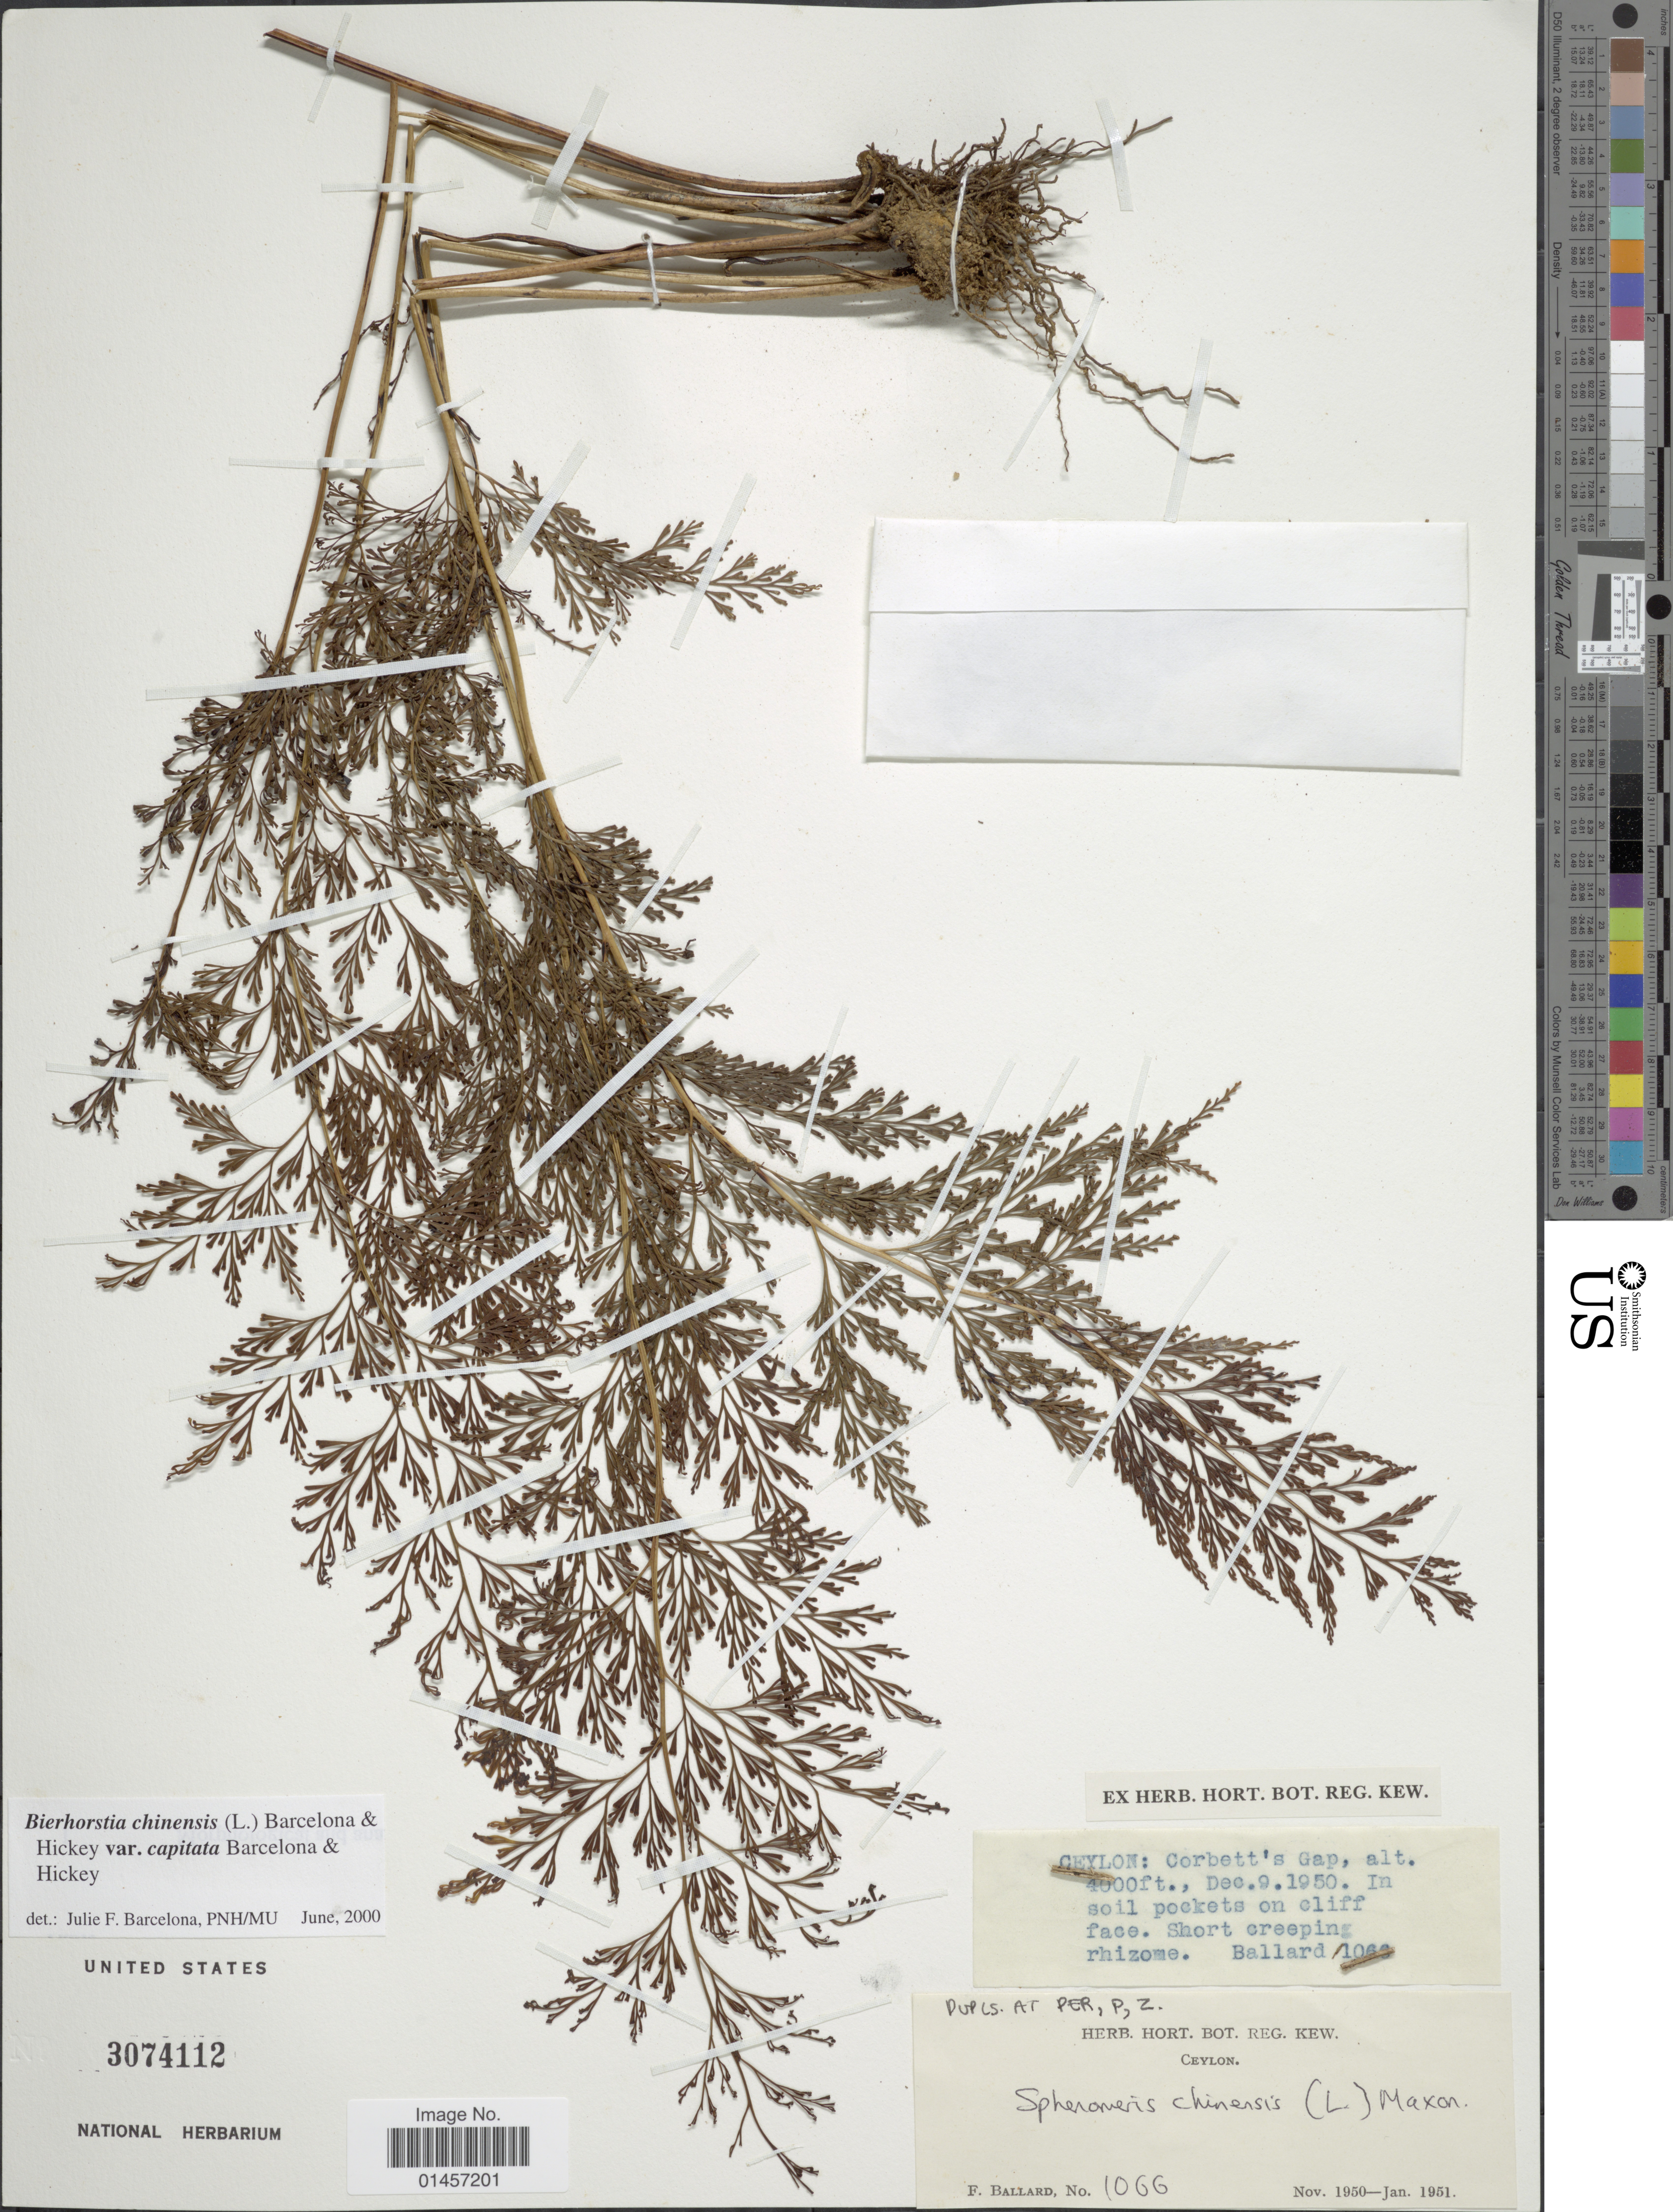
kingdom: Plantae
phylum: Tracheophyta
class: Polypodiopsida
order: Polypodiales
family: Lindsaeaceae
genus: Sphenomeris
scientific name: Sphenomeris chinensis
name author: (L.) Maxon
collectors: F. Ballard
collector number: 1066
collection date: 1950-12-09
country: Sri Lanka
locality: Ceylon: Corbett's gap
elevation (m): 1219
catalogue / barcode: US 3074112